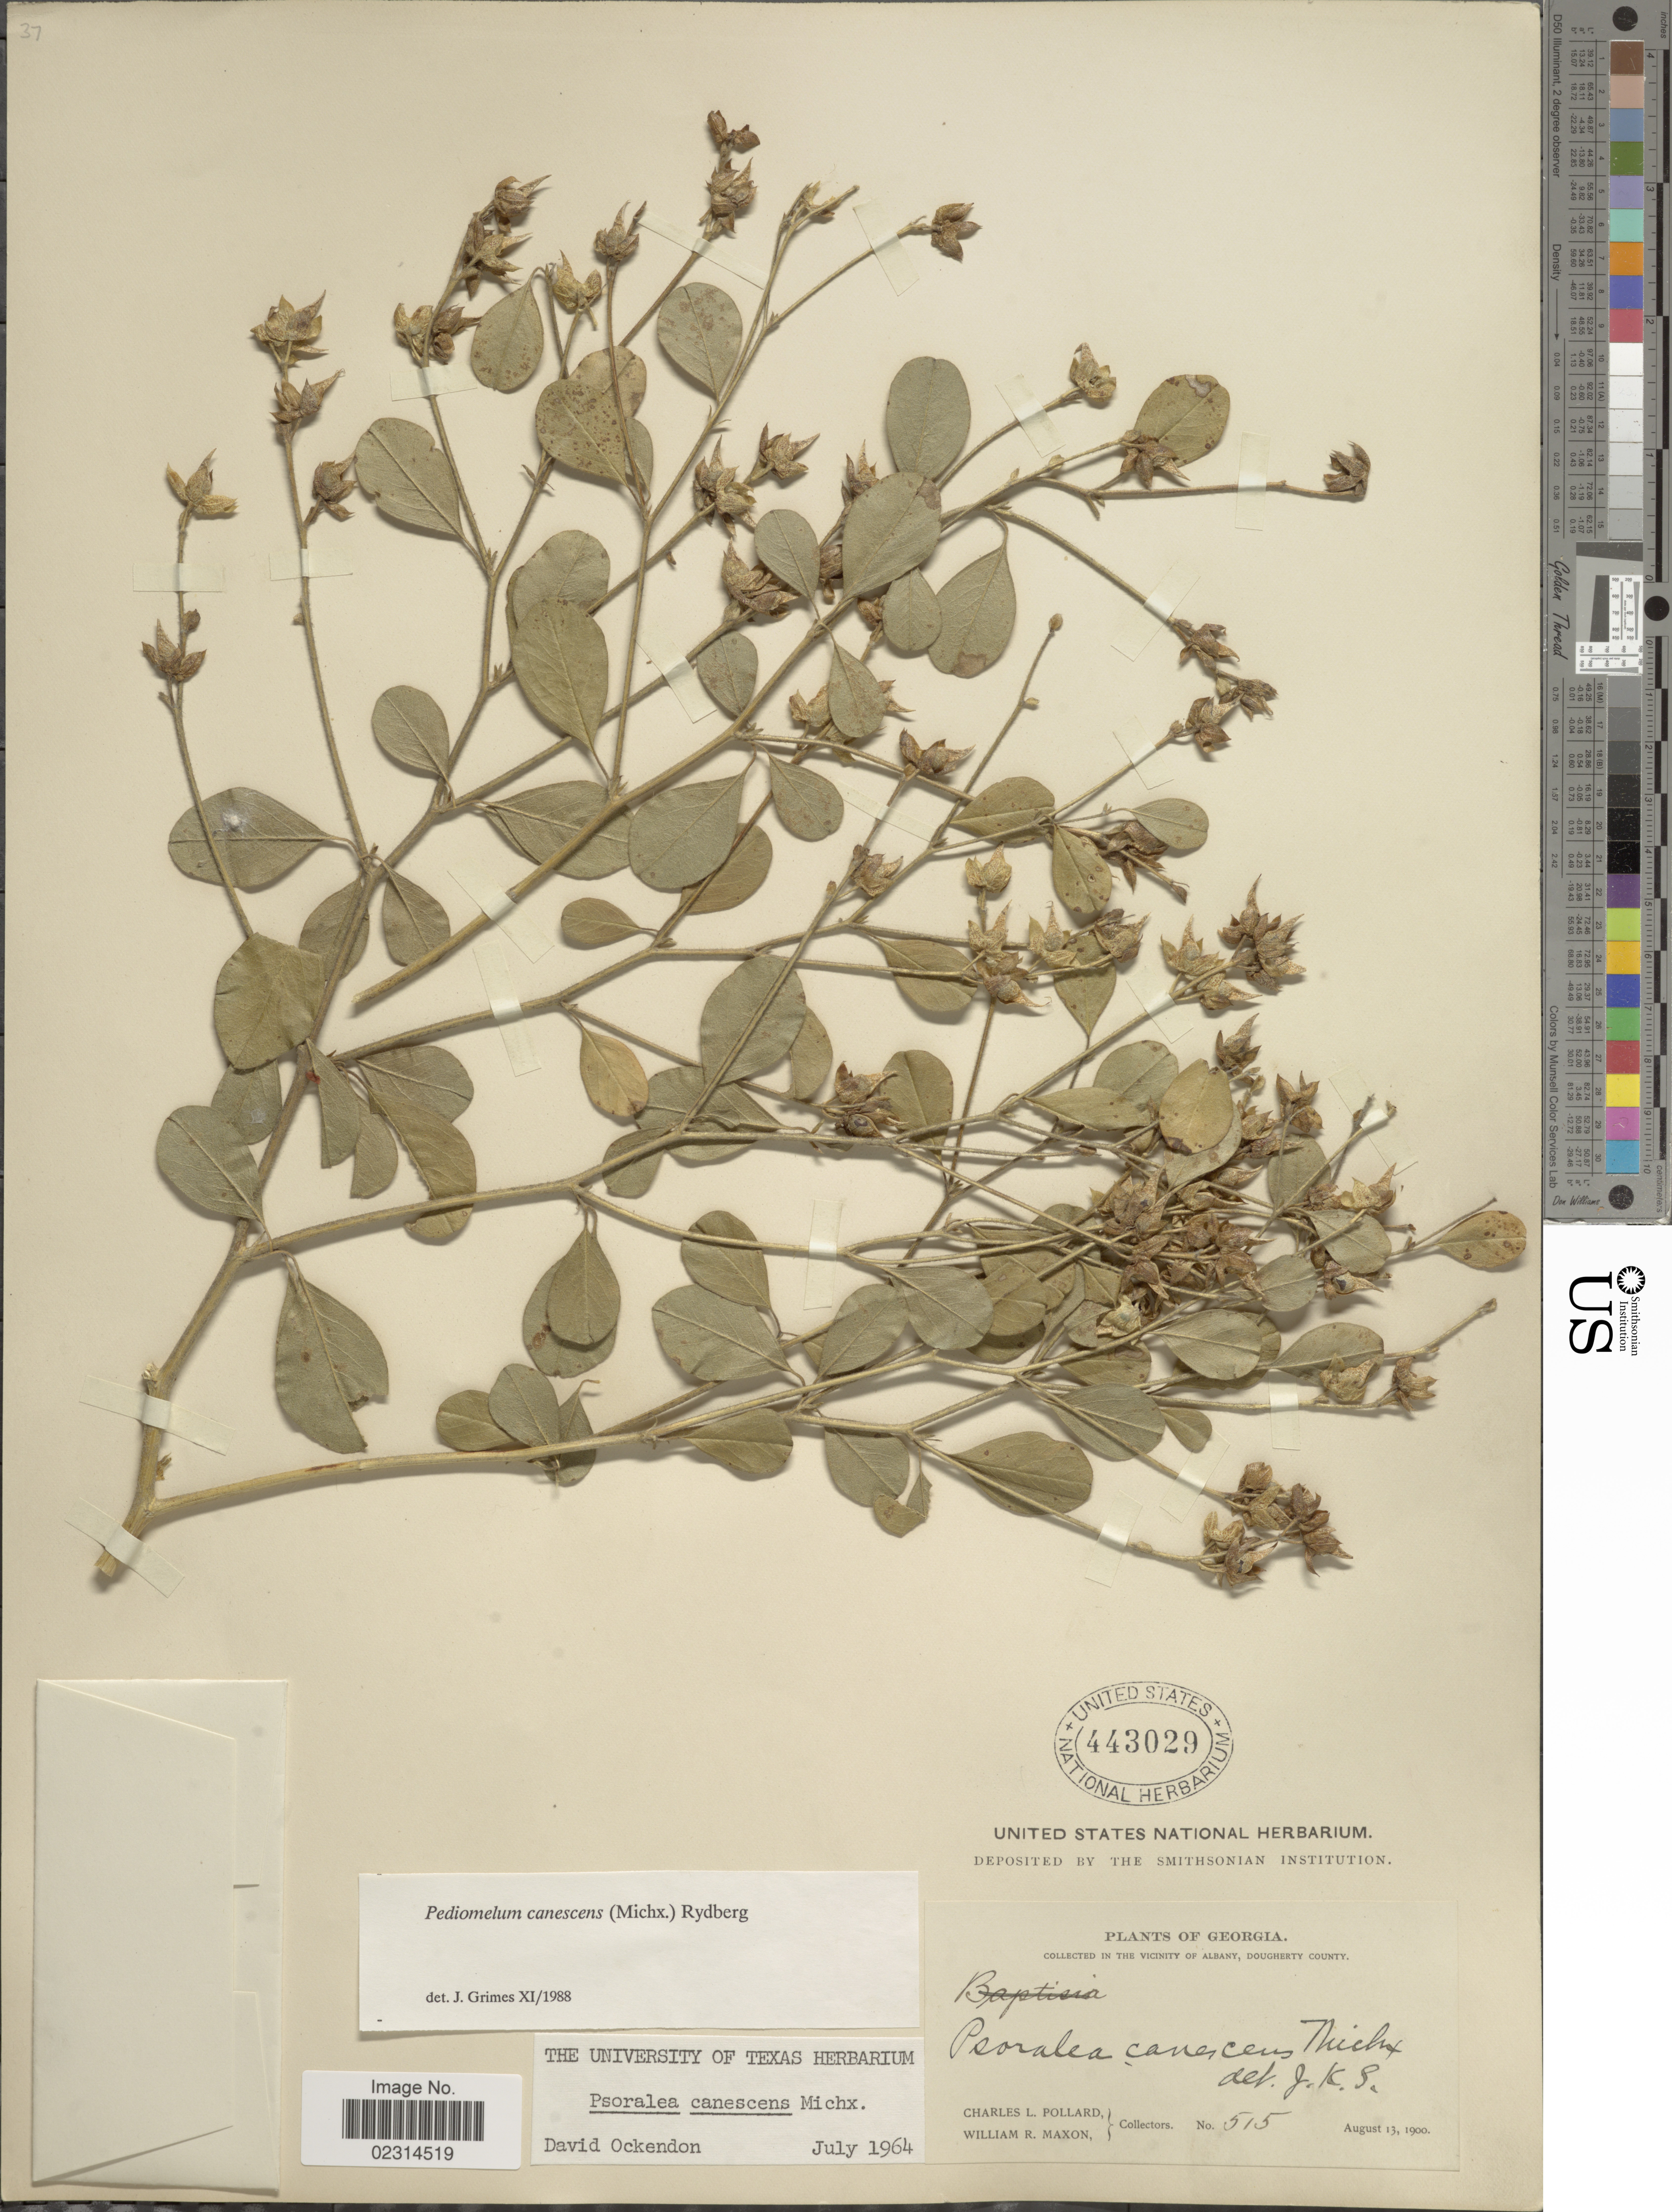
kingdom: Plantae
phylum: Tracheophyta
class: Magnoliopsida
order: Fabales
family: Fabaceae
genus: Pediomelum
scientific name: Pediomelum canescens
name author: (Michx.) Rydb.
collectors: C. L. Pollard & W. R. Maxon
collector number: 515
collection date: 1900-08-13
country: United States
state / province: Georgia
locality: Vicinity of Albany, Dougherty County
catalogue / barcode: US 443029